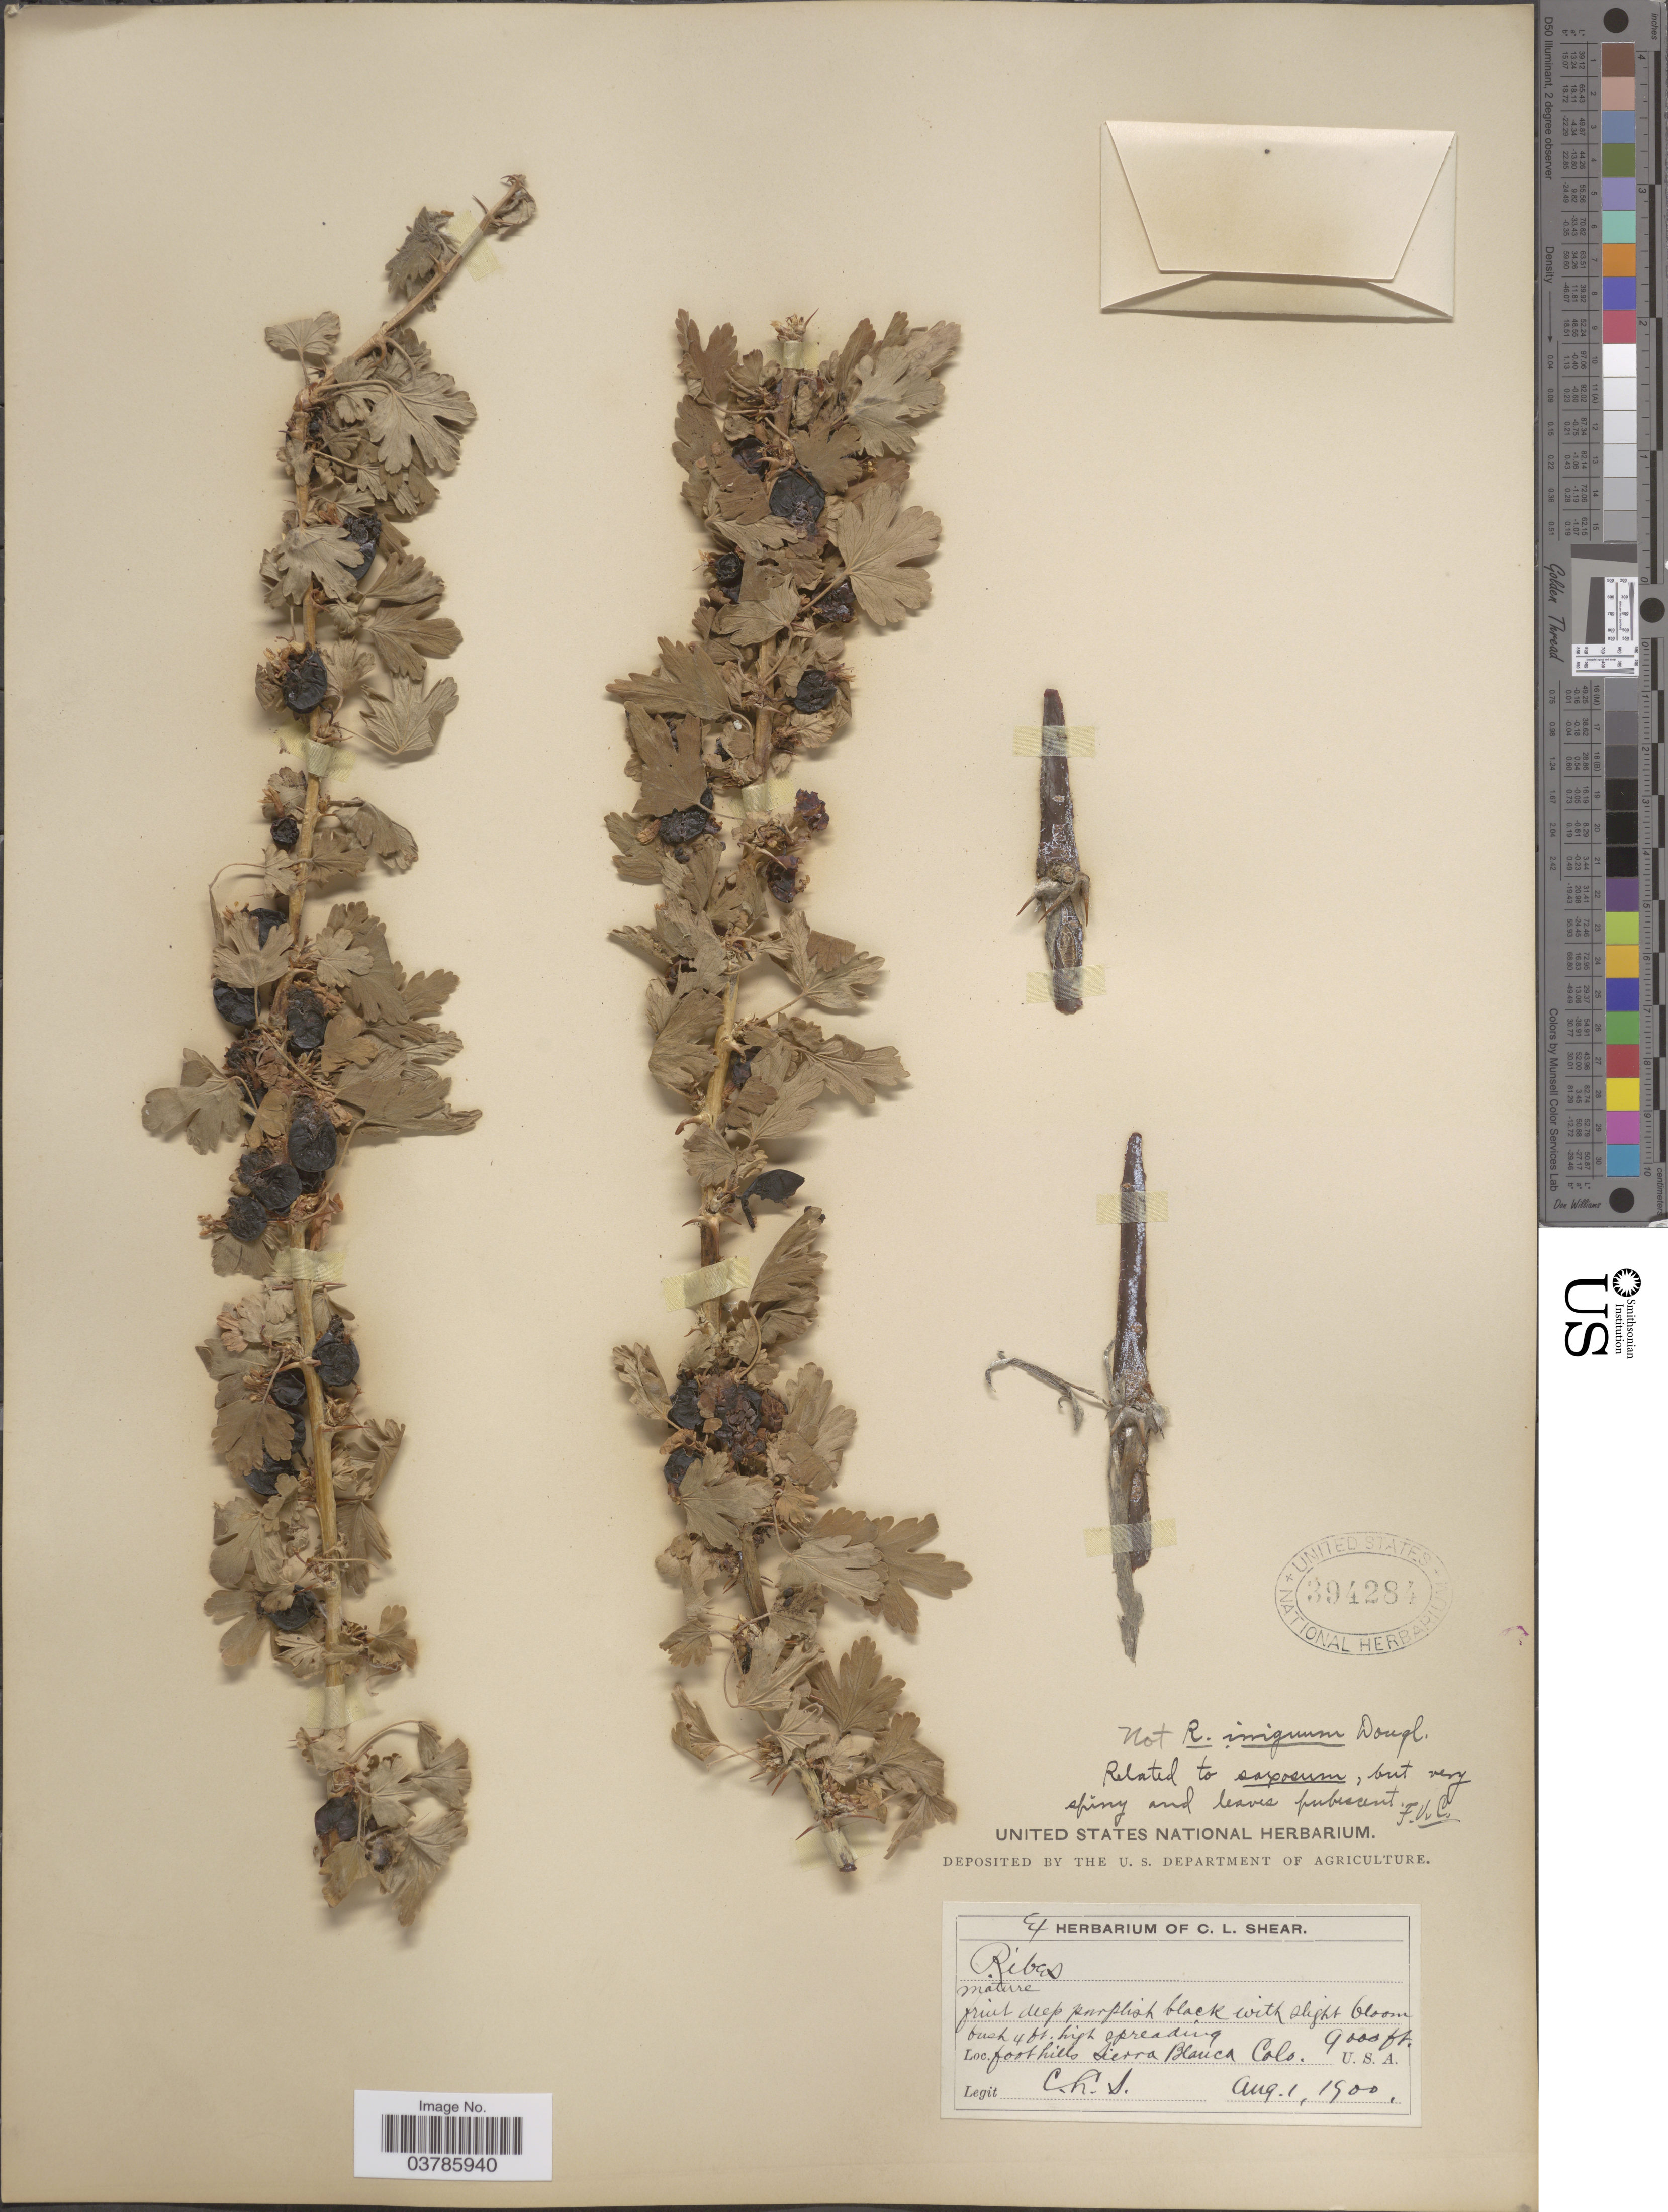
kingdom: Plantae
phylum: Tracheophyta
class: Magnoliopsida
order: Saxifragales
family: Grossulariaceae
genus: Ribes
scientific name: Ribes sp.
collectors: C. L. Shear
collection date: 1900-08-01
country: United States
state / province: Colorado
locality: Foothills Sierra Blanca.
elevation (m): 2743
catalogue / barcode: US 394284